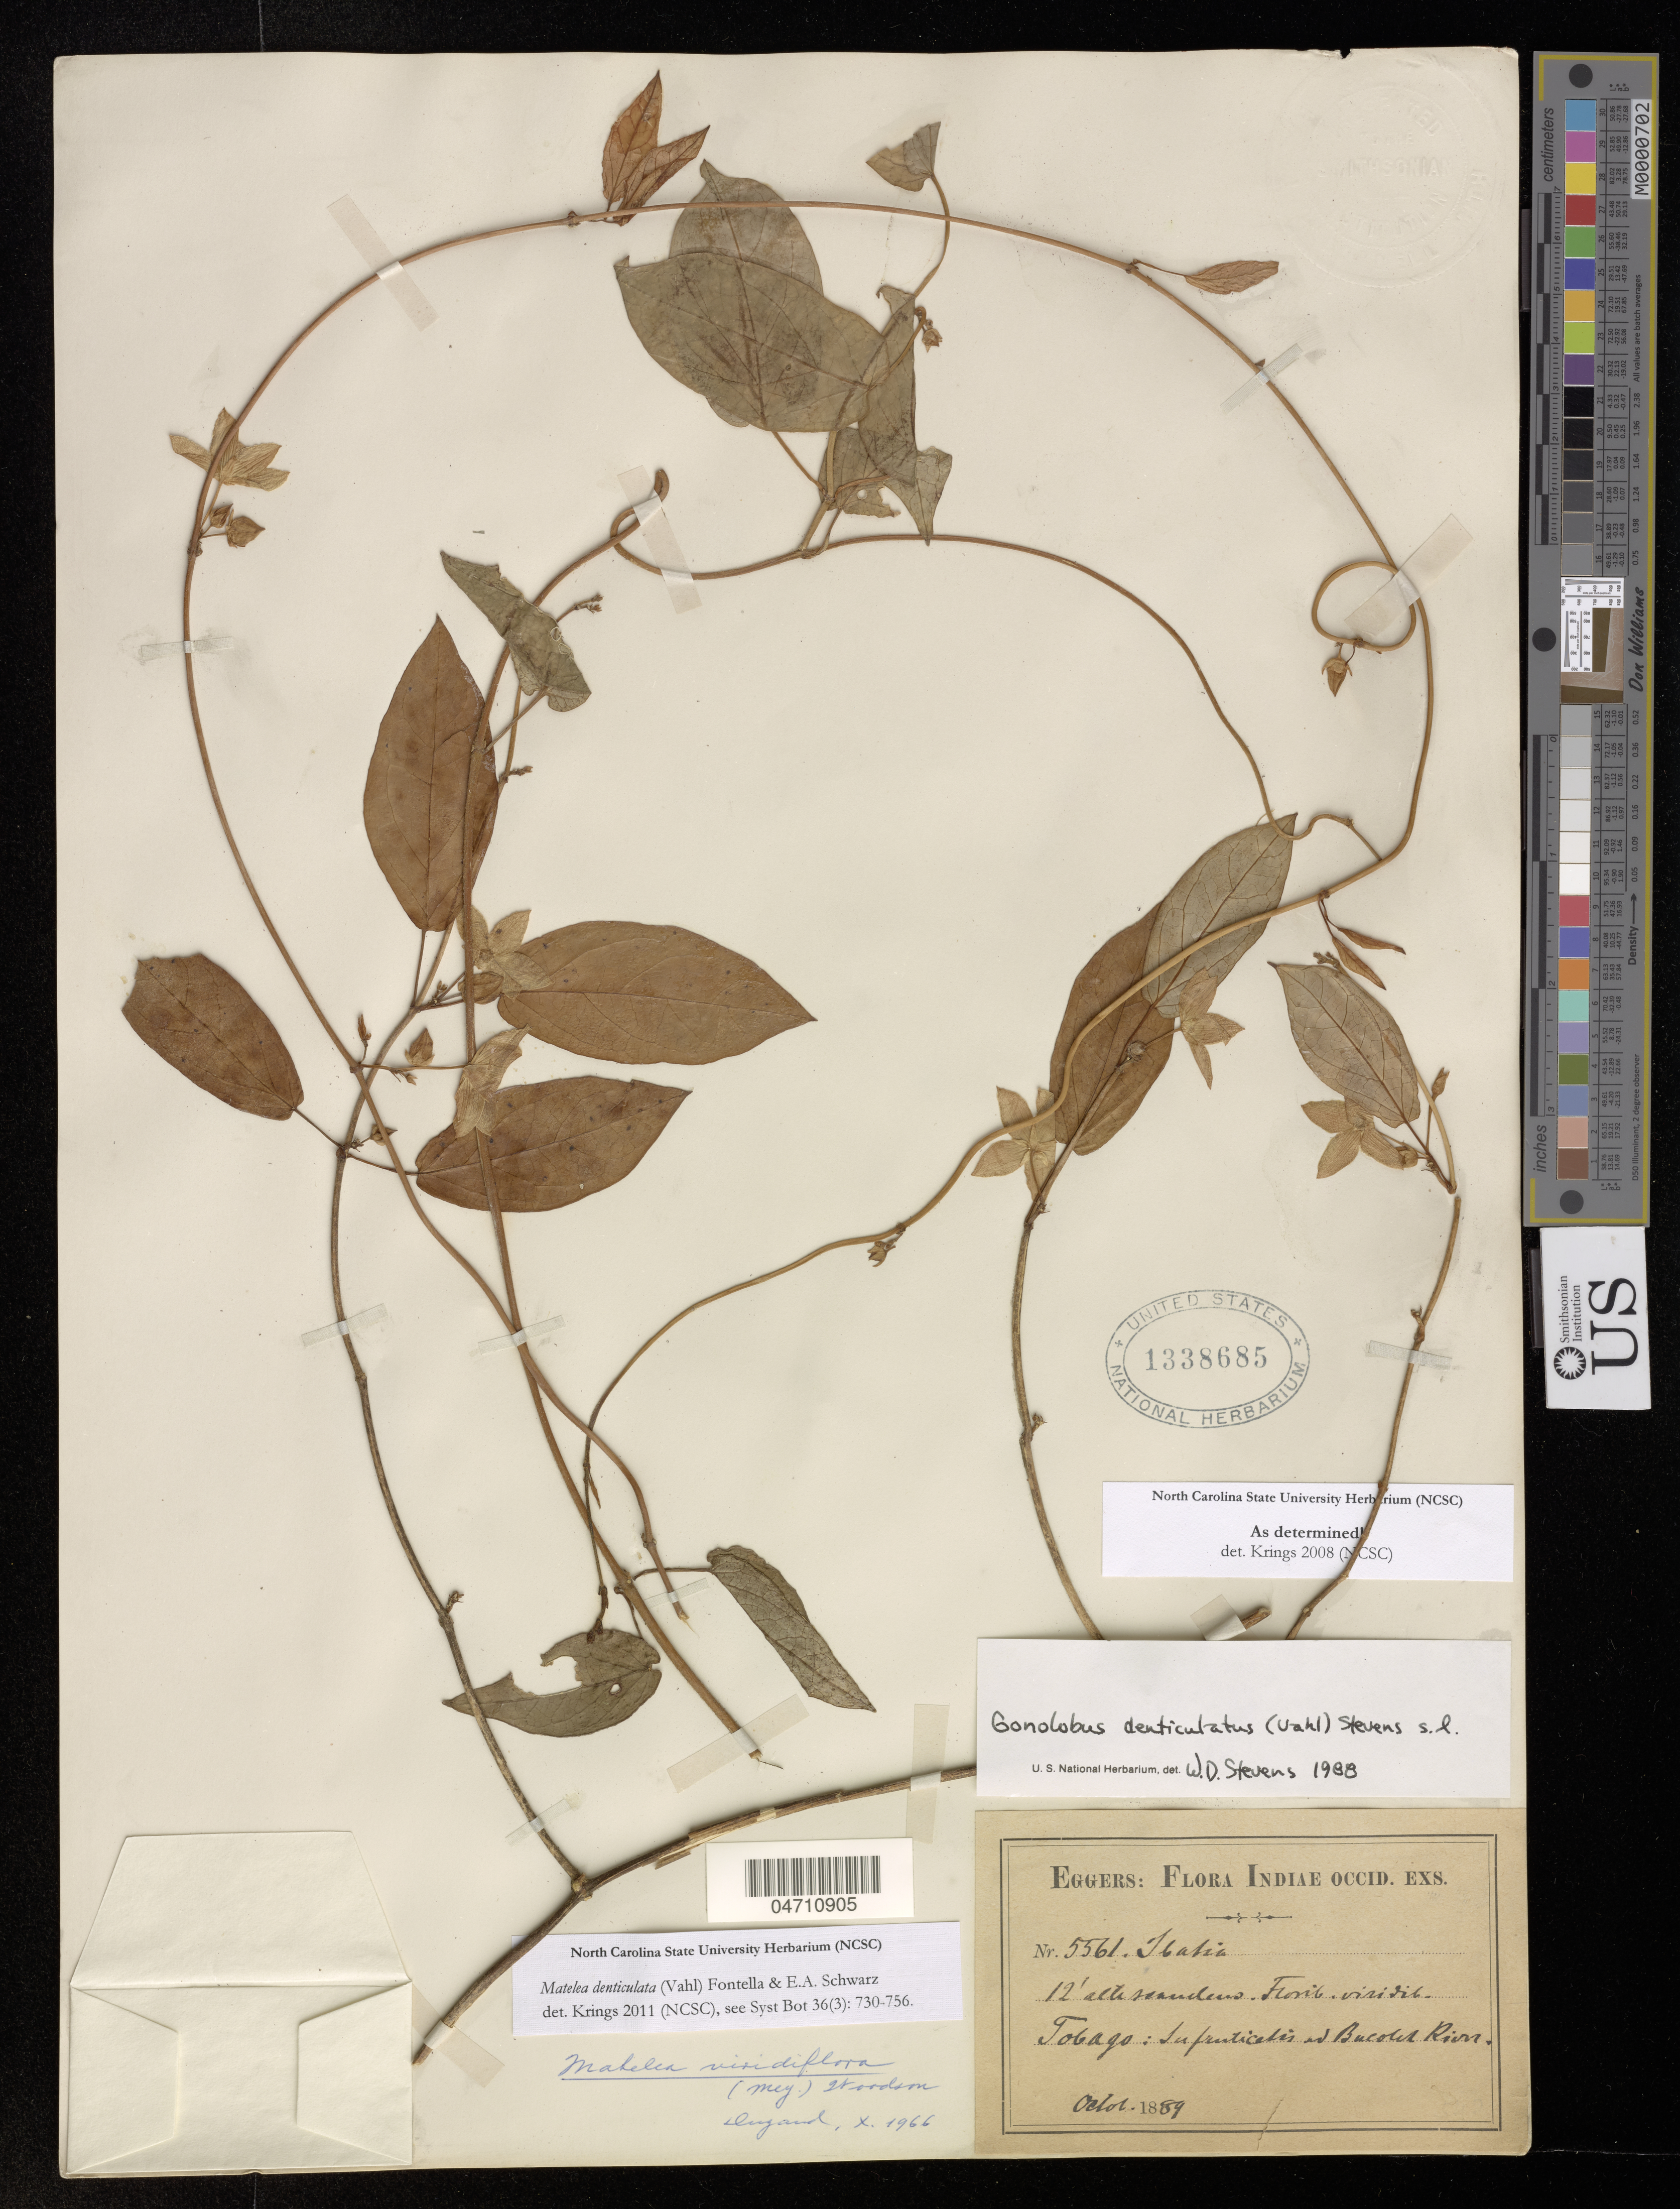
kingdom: Plantae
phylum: Tracheophyta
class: Magnoliopsida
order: Gentianales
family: Apocynaceae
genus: Matelea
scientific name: Matelea denticulata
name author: (Vahl) Fontella & E.A. Schwarz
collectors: -. Eggers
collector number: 5561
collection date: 1889-10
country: Italy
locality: Tobago: ad Bacolet River.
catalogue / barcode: US 1338685